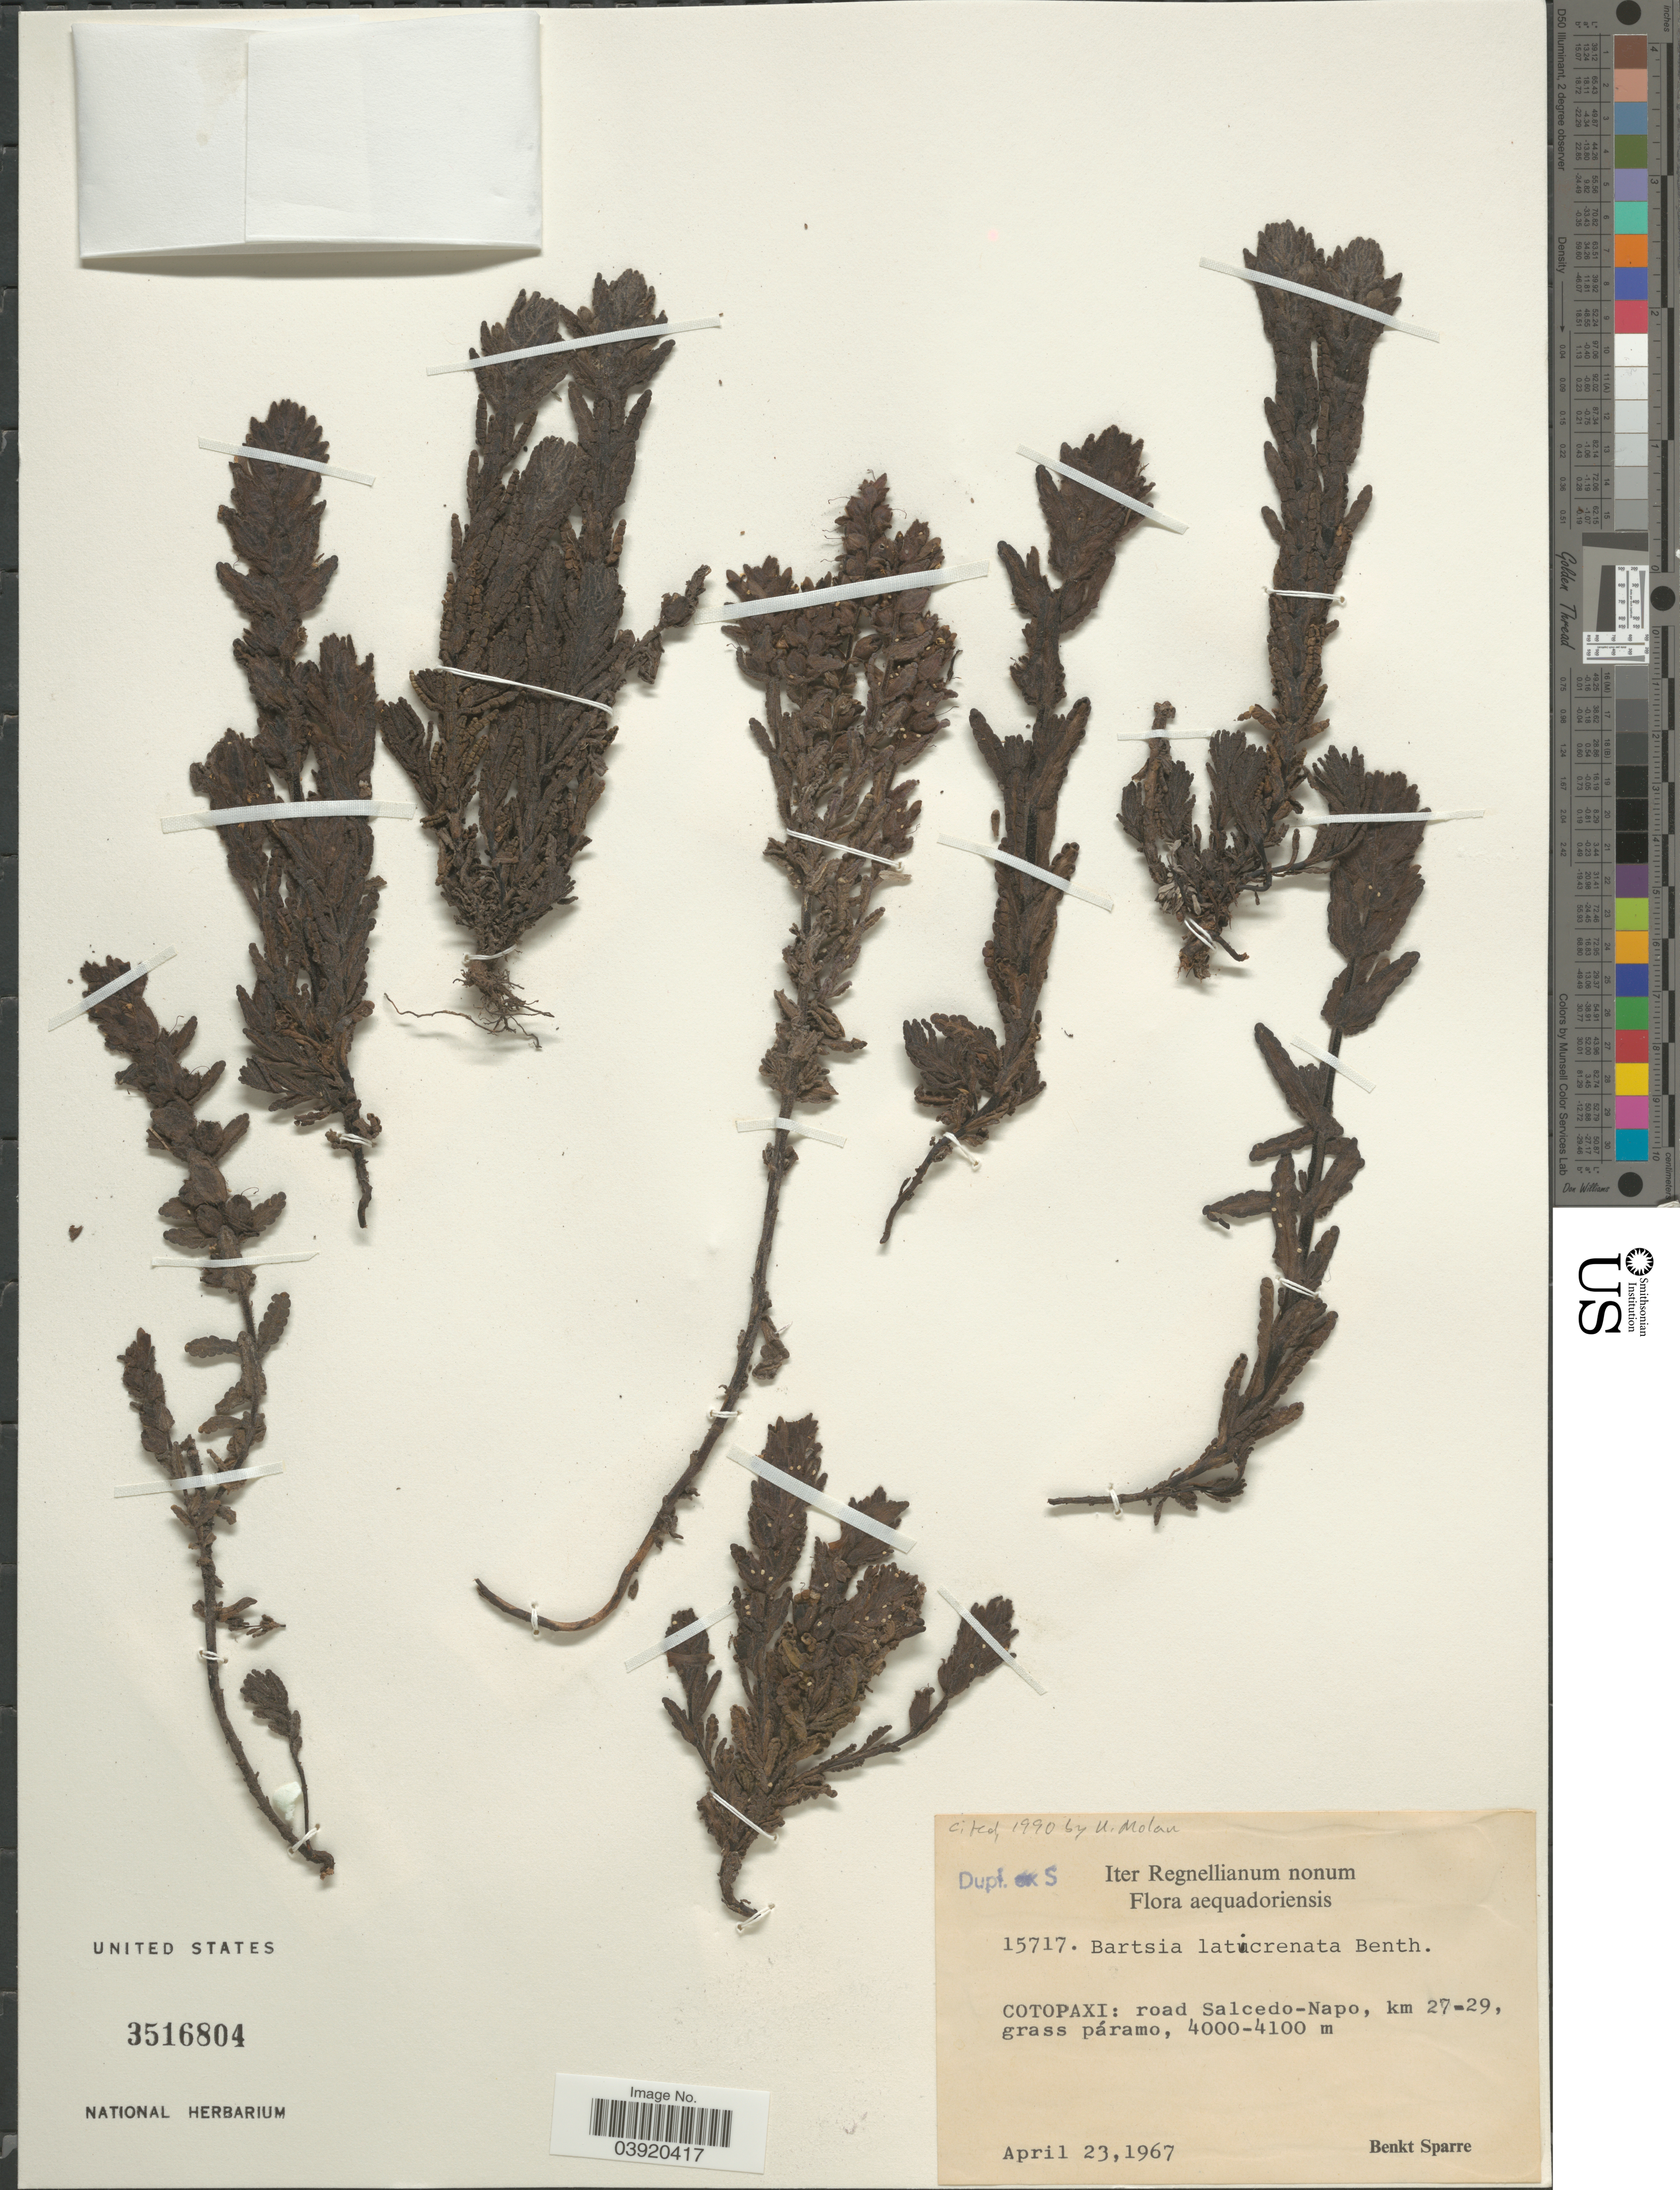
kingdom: Plantae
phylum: Tracheophyta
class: Magnoliopsida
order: Lamiales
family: Orobanchaceae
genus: Bartsia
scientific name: Bartsia laticrenata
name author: Benth.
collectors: B. Sparre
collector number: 15717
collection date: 1967-04-23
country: Ecuador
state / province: Cotopaxi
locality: Road Salcedo-Napo, km 27-29.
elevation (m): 4000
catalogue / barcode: US 3516804